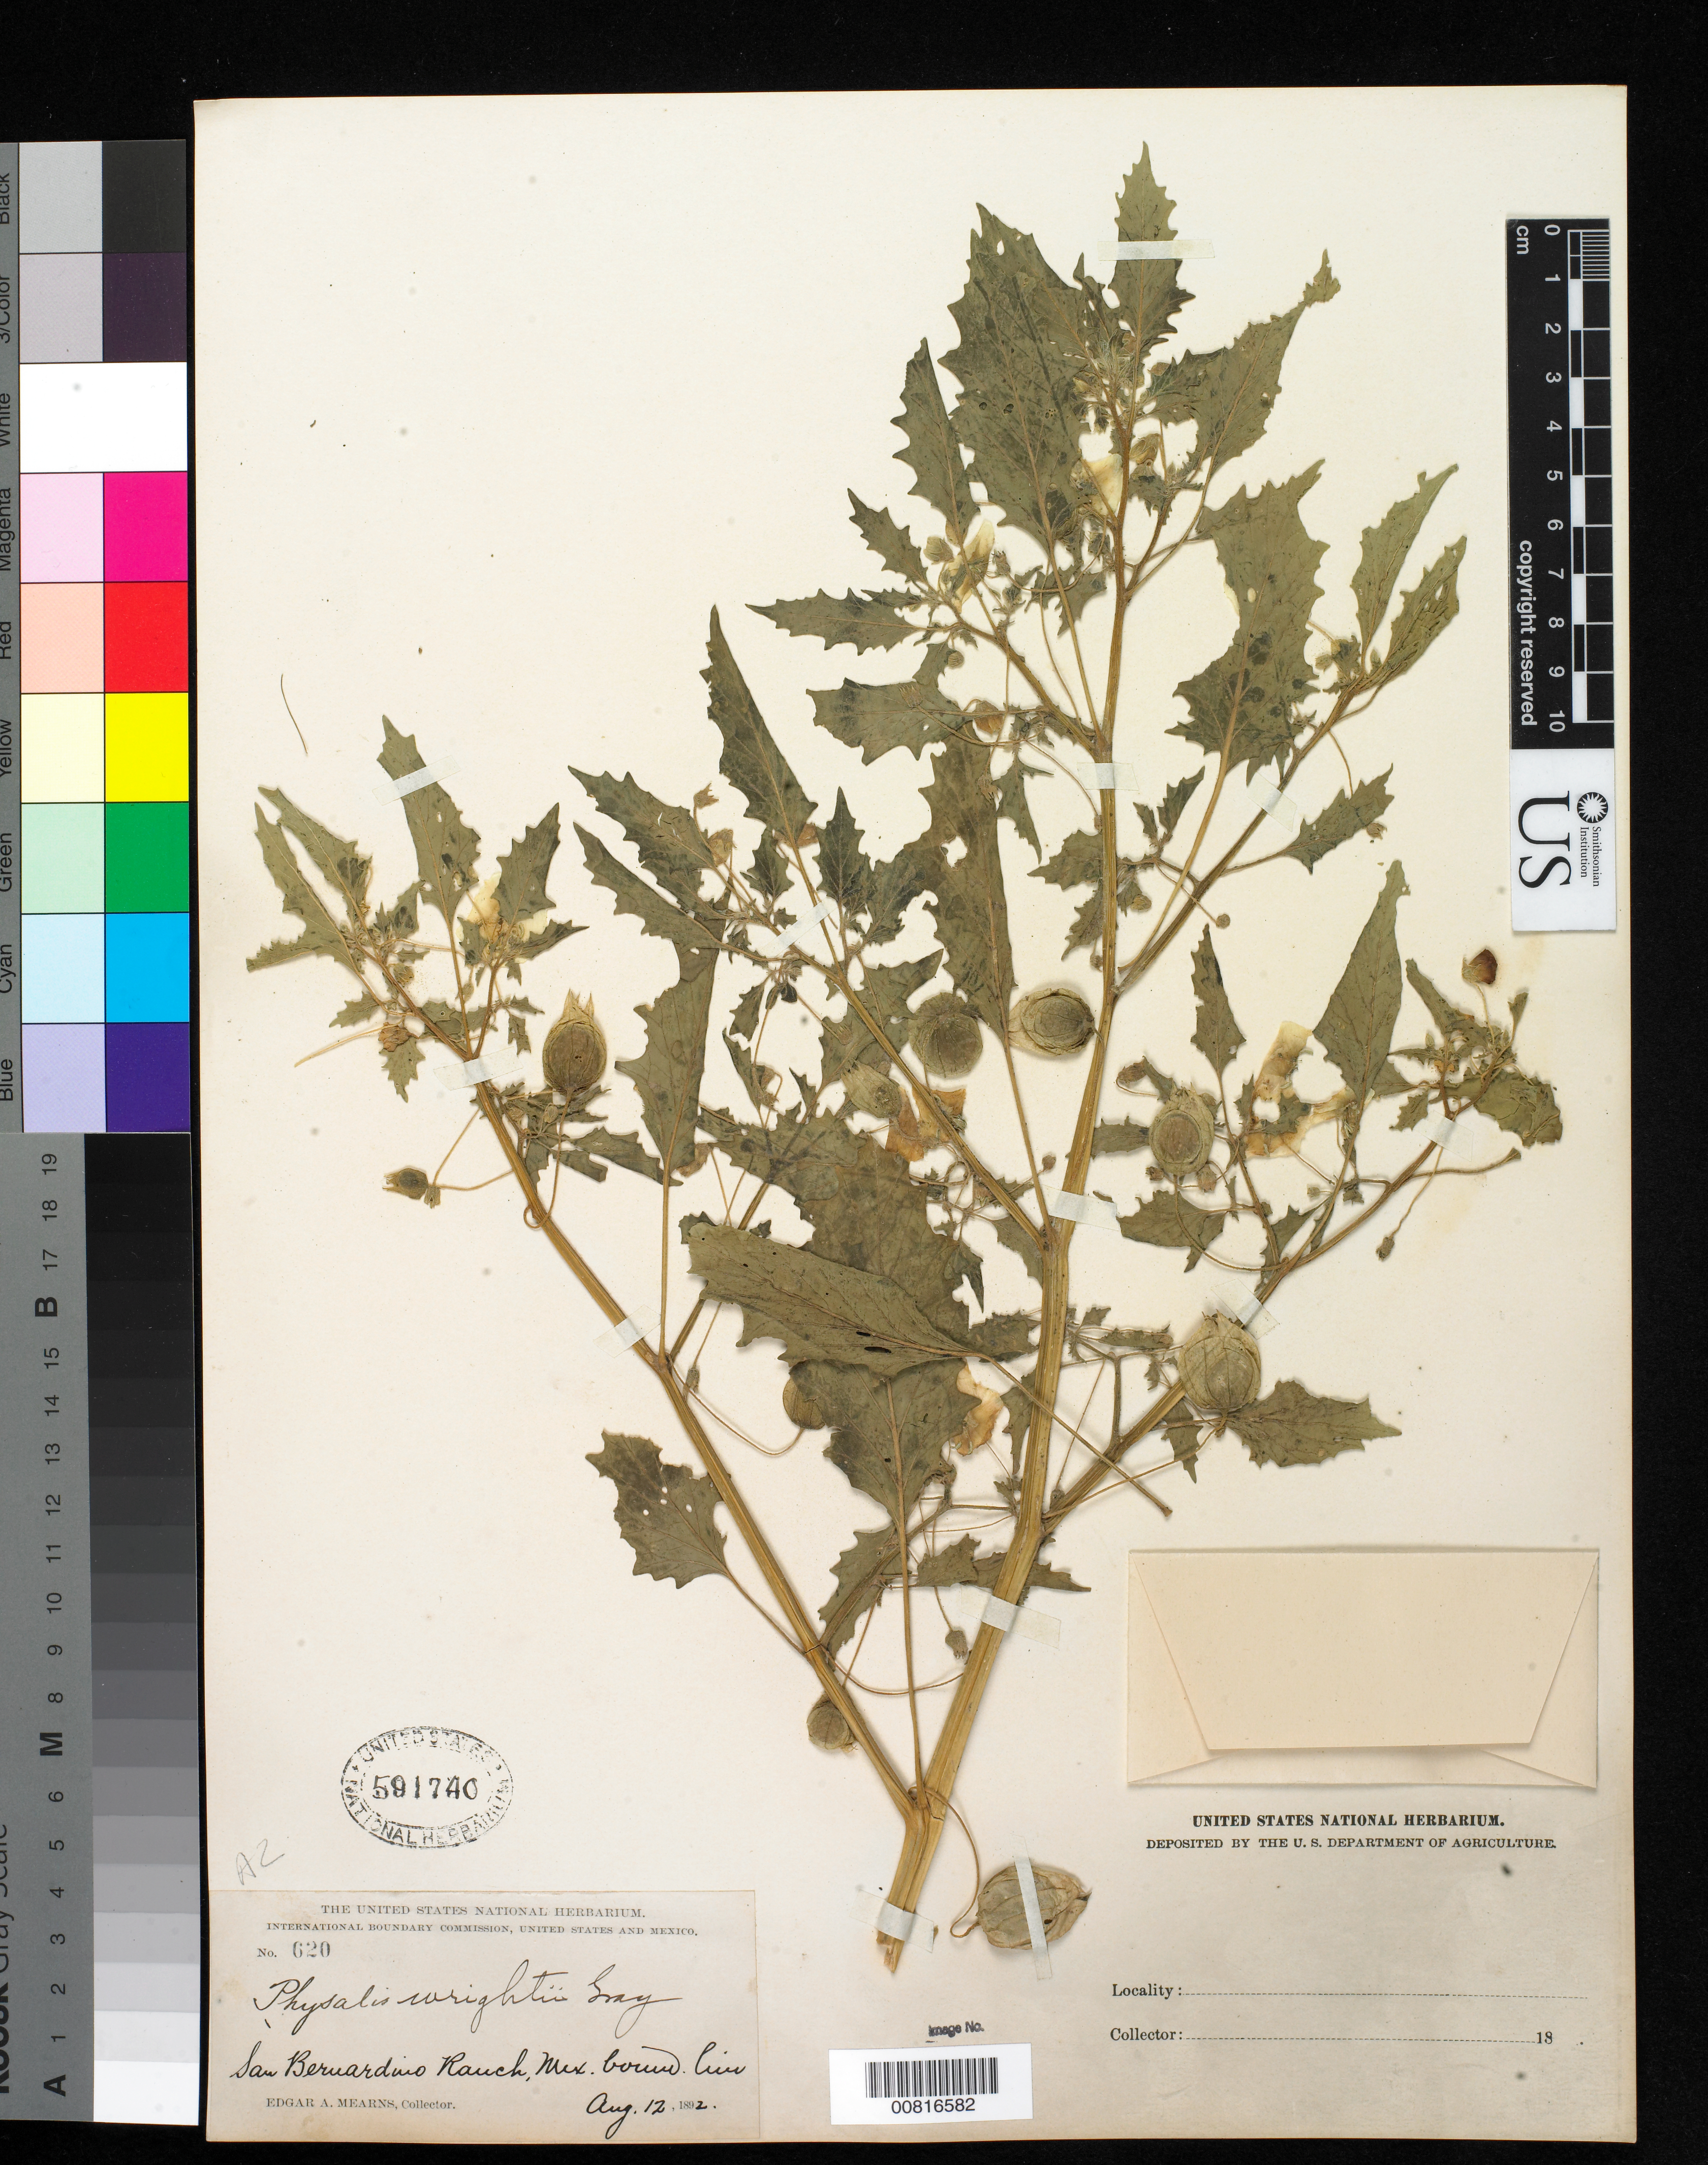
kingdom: Plantae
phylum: Tracheophyta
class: Magnoliopsida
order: Solanales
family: Solanaceae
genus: Physalis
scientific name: Physalis acutifolia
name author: (Miers) Sandwith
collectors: E. A. Mearns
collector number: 620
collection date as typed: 12 Aug 1892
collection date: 1892-08-12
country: United States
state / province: Arizona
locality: San Bernardino Ranch. Mexican Boundary Line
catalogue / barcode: US 591740